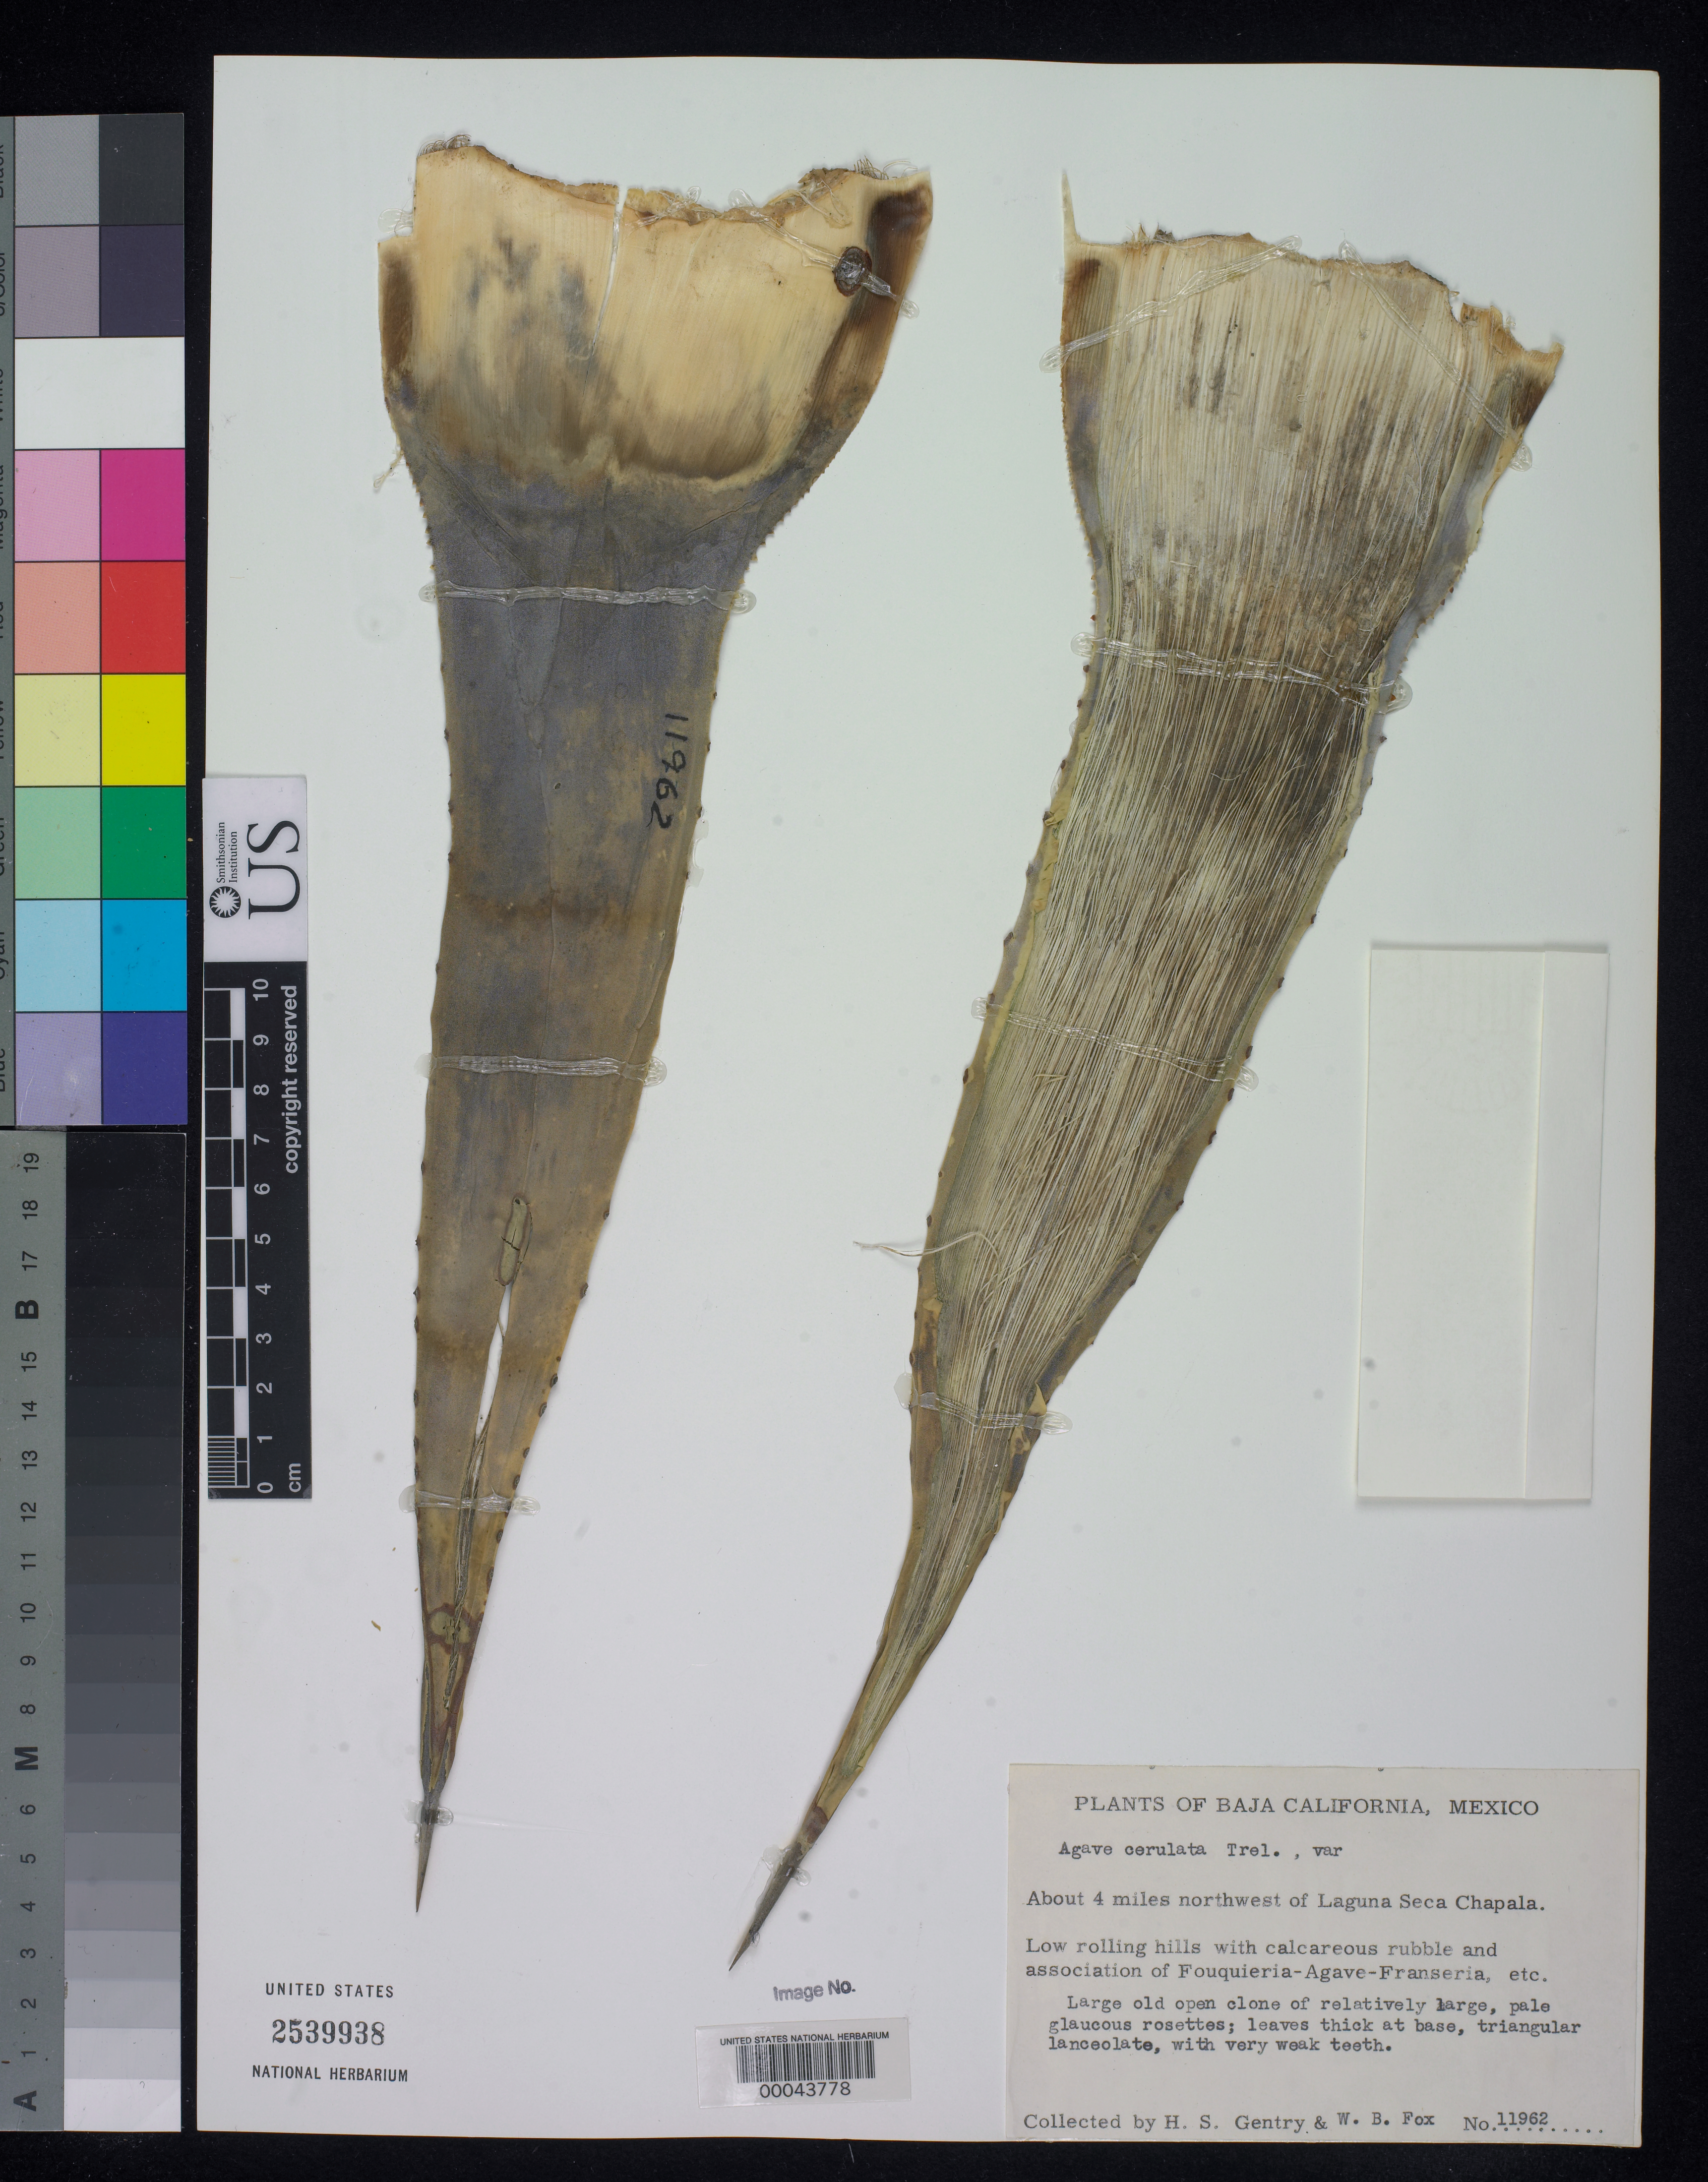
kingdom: Plantae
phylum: Tracheophyta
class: Liliopsida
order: Asparagales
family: Asparagaceae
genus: Agave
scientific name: Agave cerulata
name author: Trel.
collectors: H. S. Gentry & W. B. Fox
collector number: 11962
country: Mexico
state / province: Baja California Norte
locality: About 4 mi NW of Laguna Seca Chapala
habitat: Low rolling hills with calcareous rubble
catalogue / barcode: US 2539938